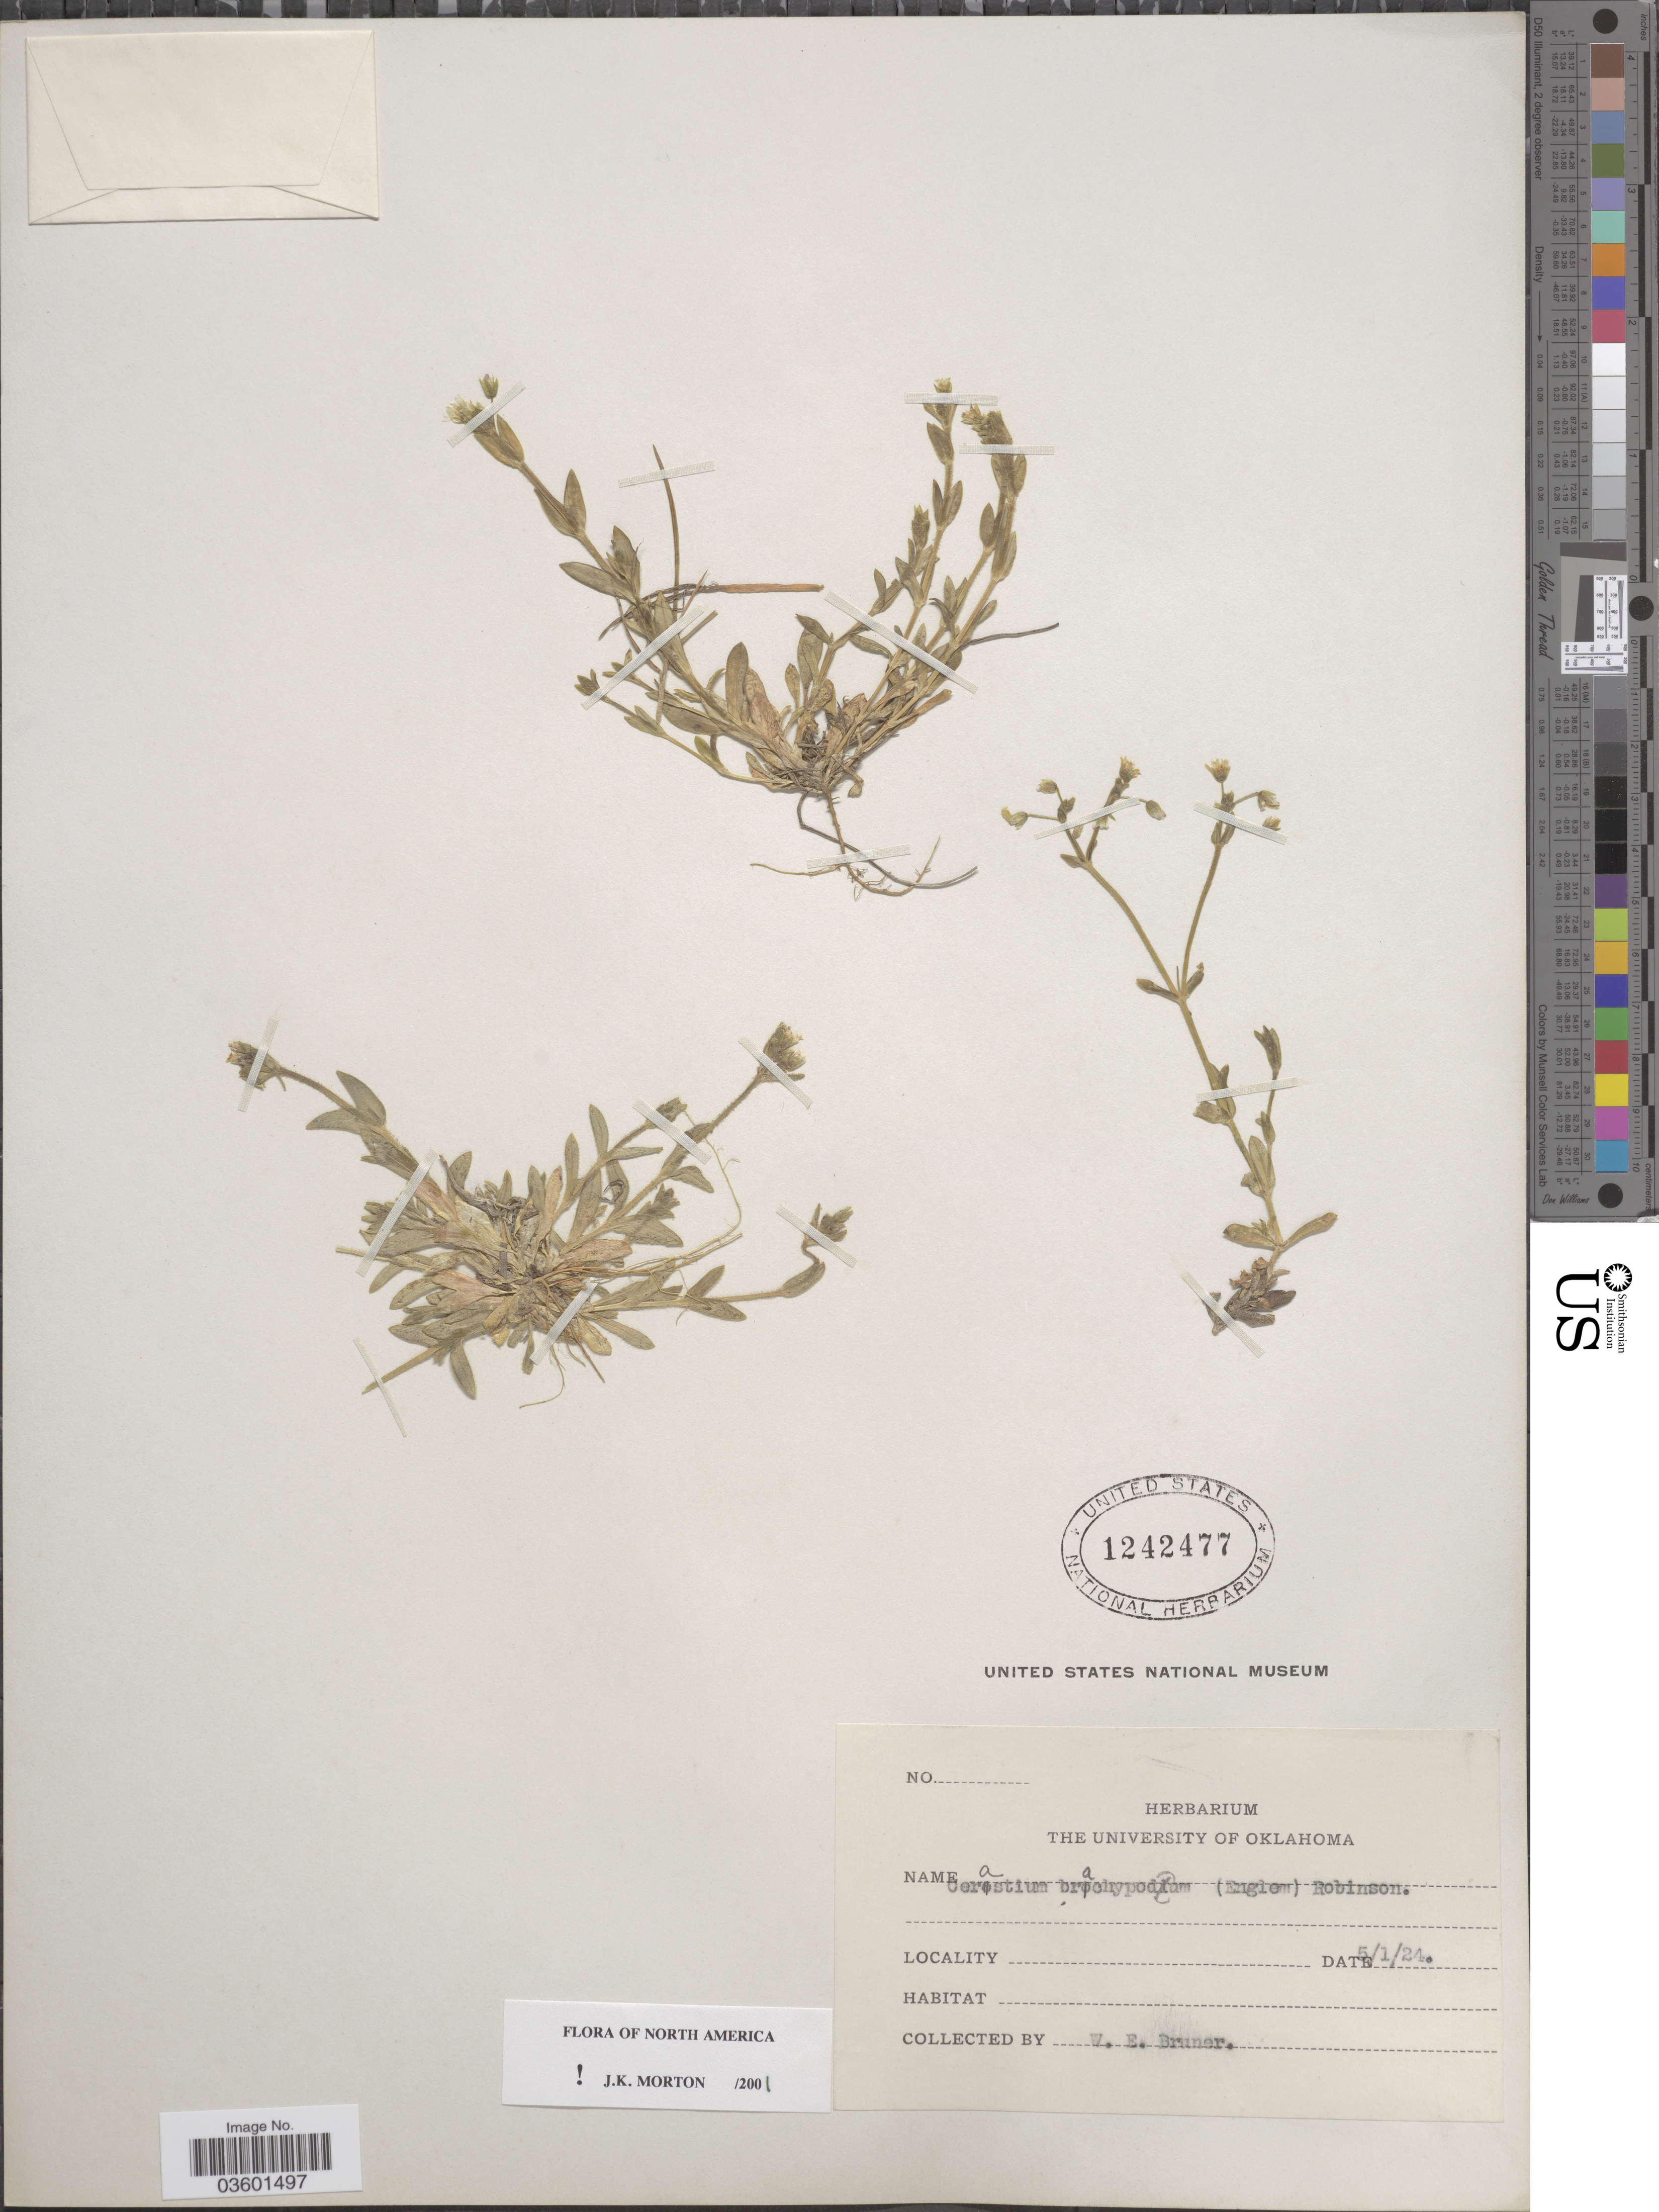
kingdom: Plantae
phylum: Tracheophyta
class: Magnoliopsida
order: Caryophyllales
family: Caryophyllaceae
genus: Cerastium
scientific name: Cerastium brachypodum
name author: (Engelm. ex A. Gray) B.L. Rob.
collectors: W. Bruner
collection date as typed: Transcribed d/m/y: 1/5/24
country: United States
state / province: Oklahoma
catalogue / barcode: US 1242477